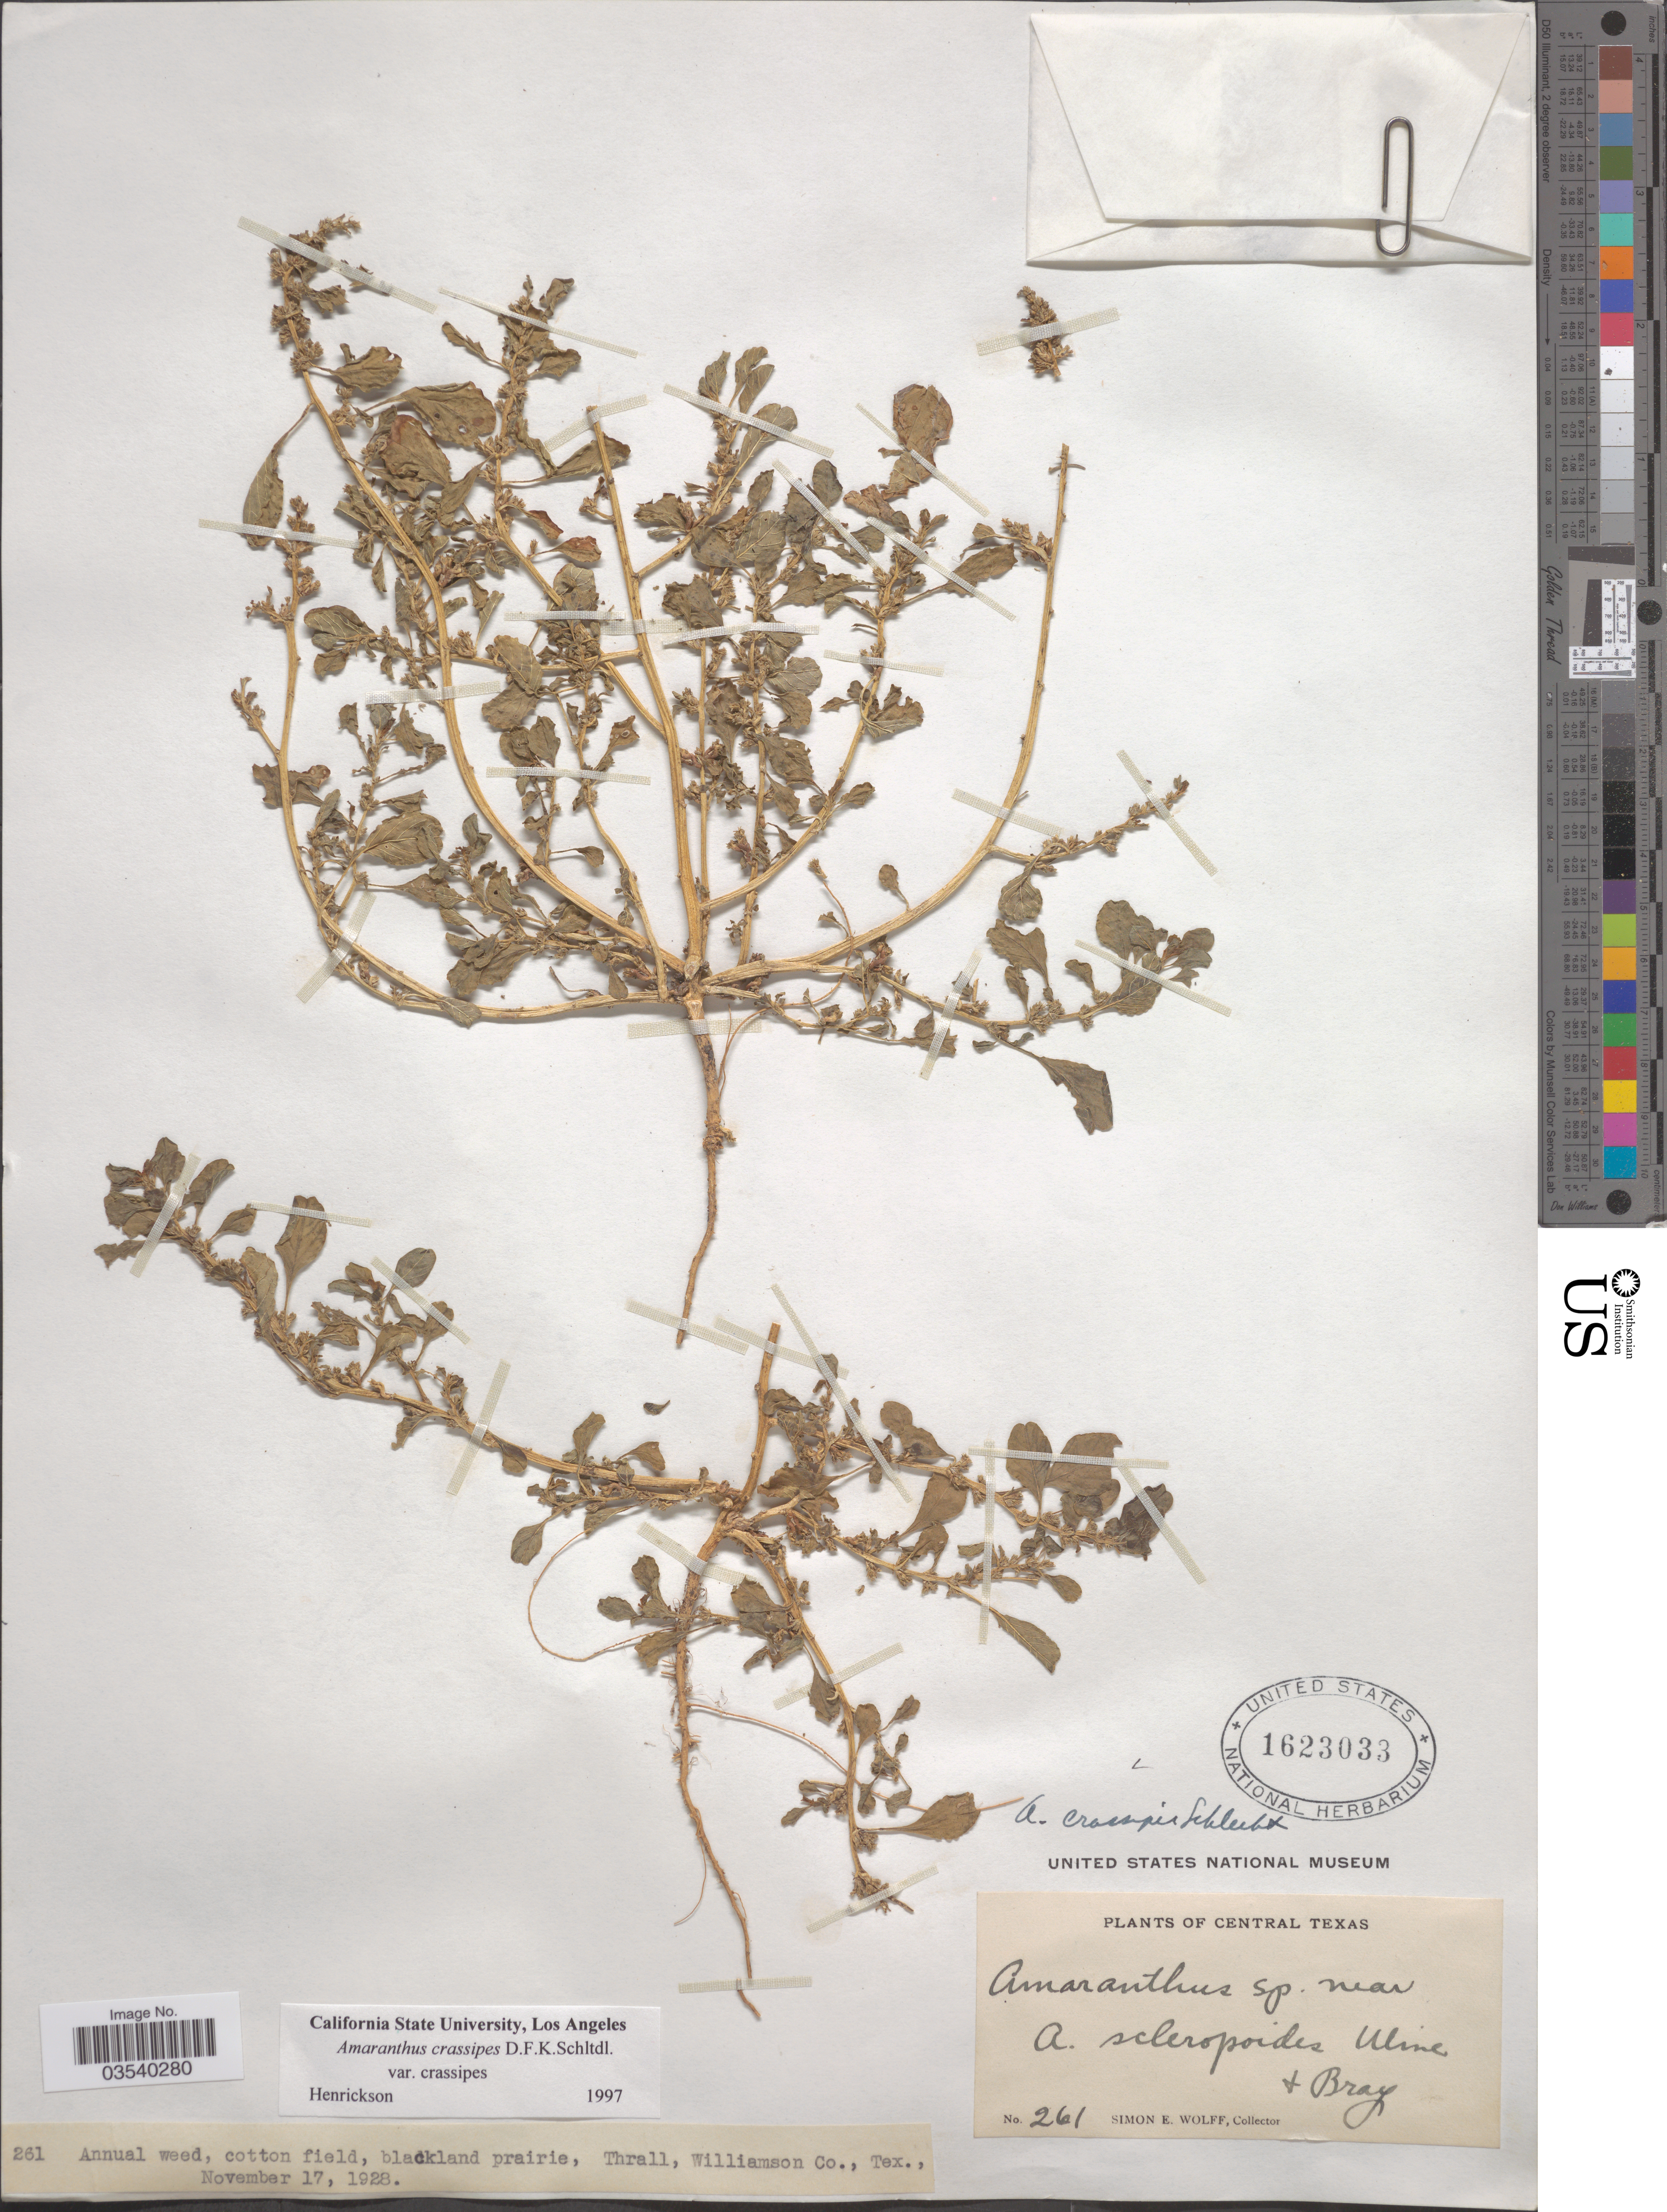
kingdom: Plantae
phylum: Tracheophyta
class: Magnoliopsida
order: Caryophyllales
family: Amaranthaceae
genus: Amaranthus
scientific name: Amaranthus crassipes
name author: Schltdl.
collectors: S. E. Wolff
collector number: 261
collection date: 1928-11-17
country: United States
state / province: Texas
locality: Central Texas. Thrall, Williamson Co.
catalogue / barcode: US 1623033